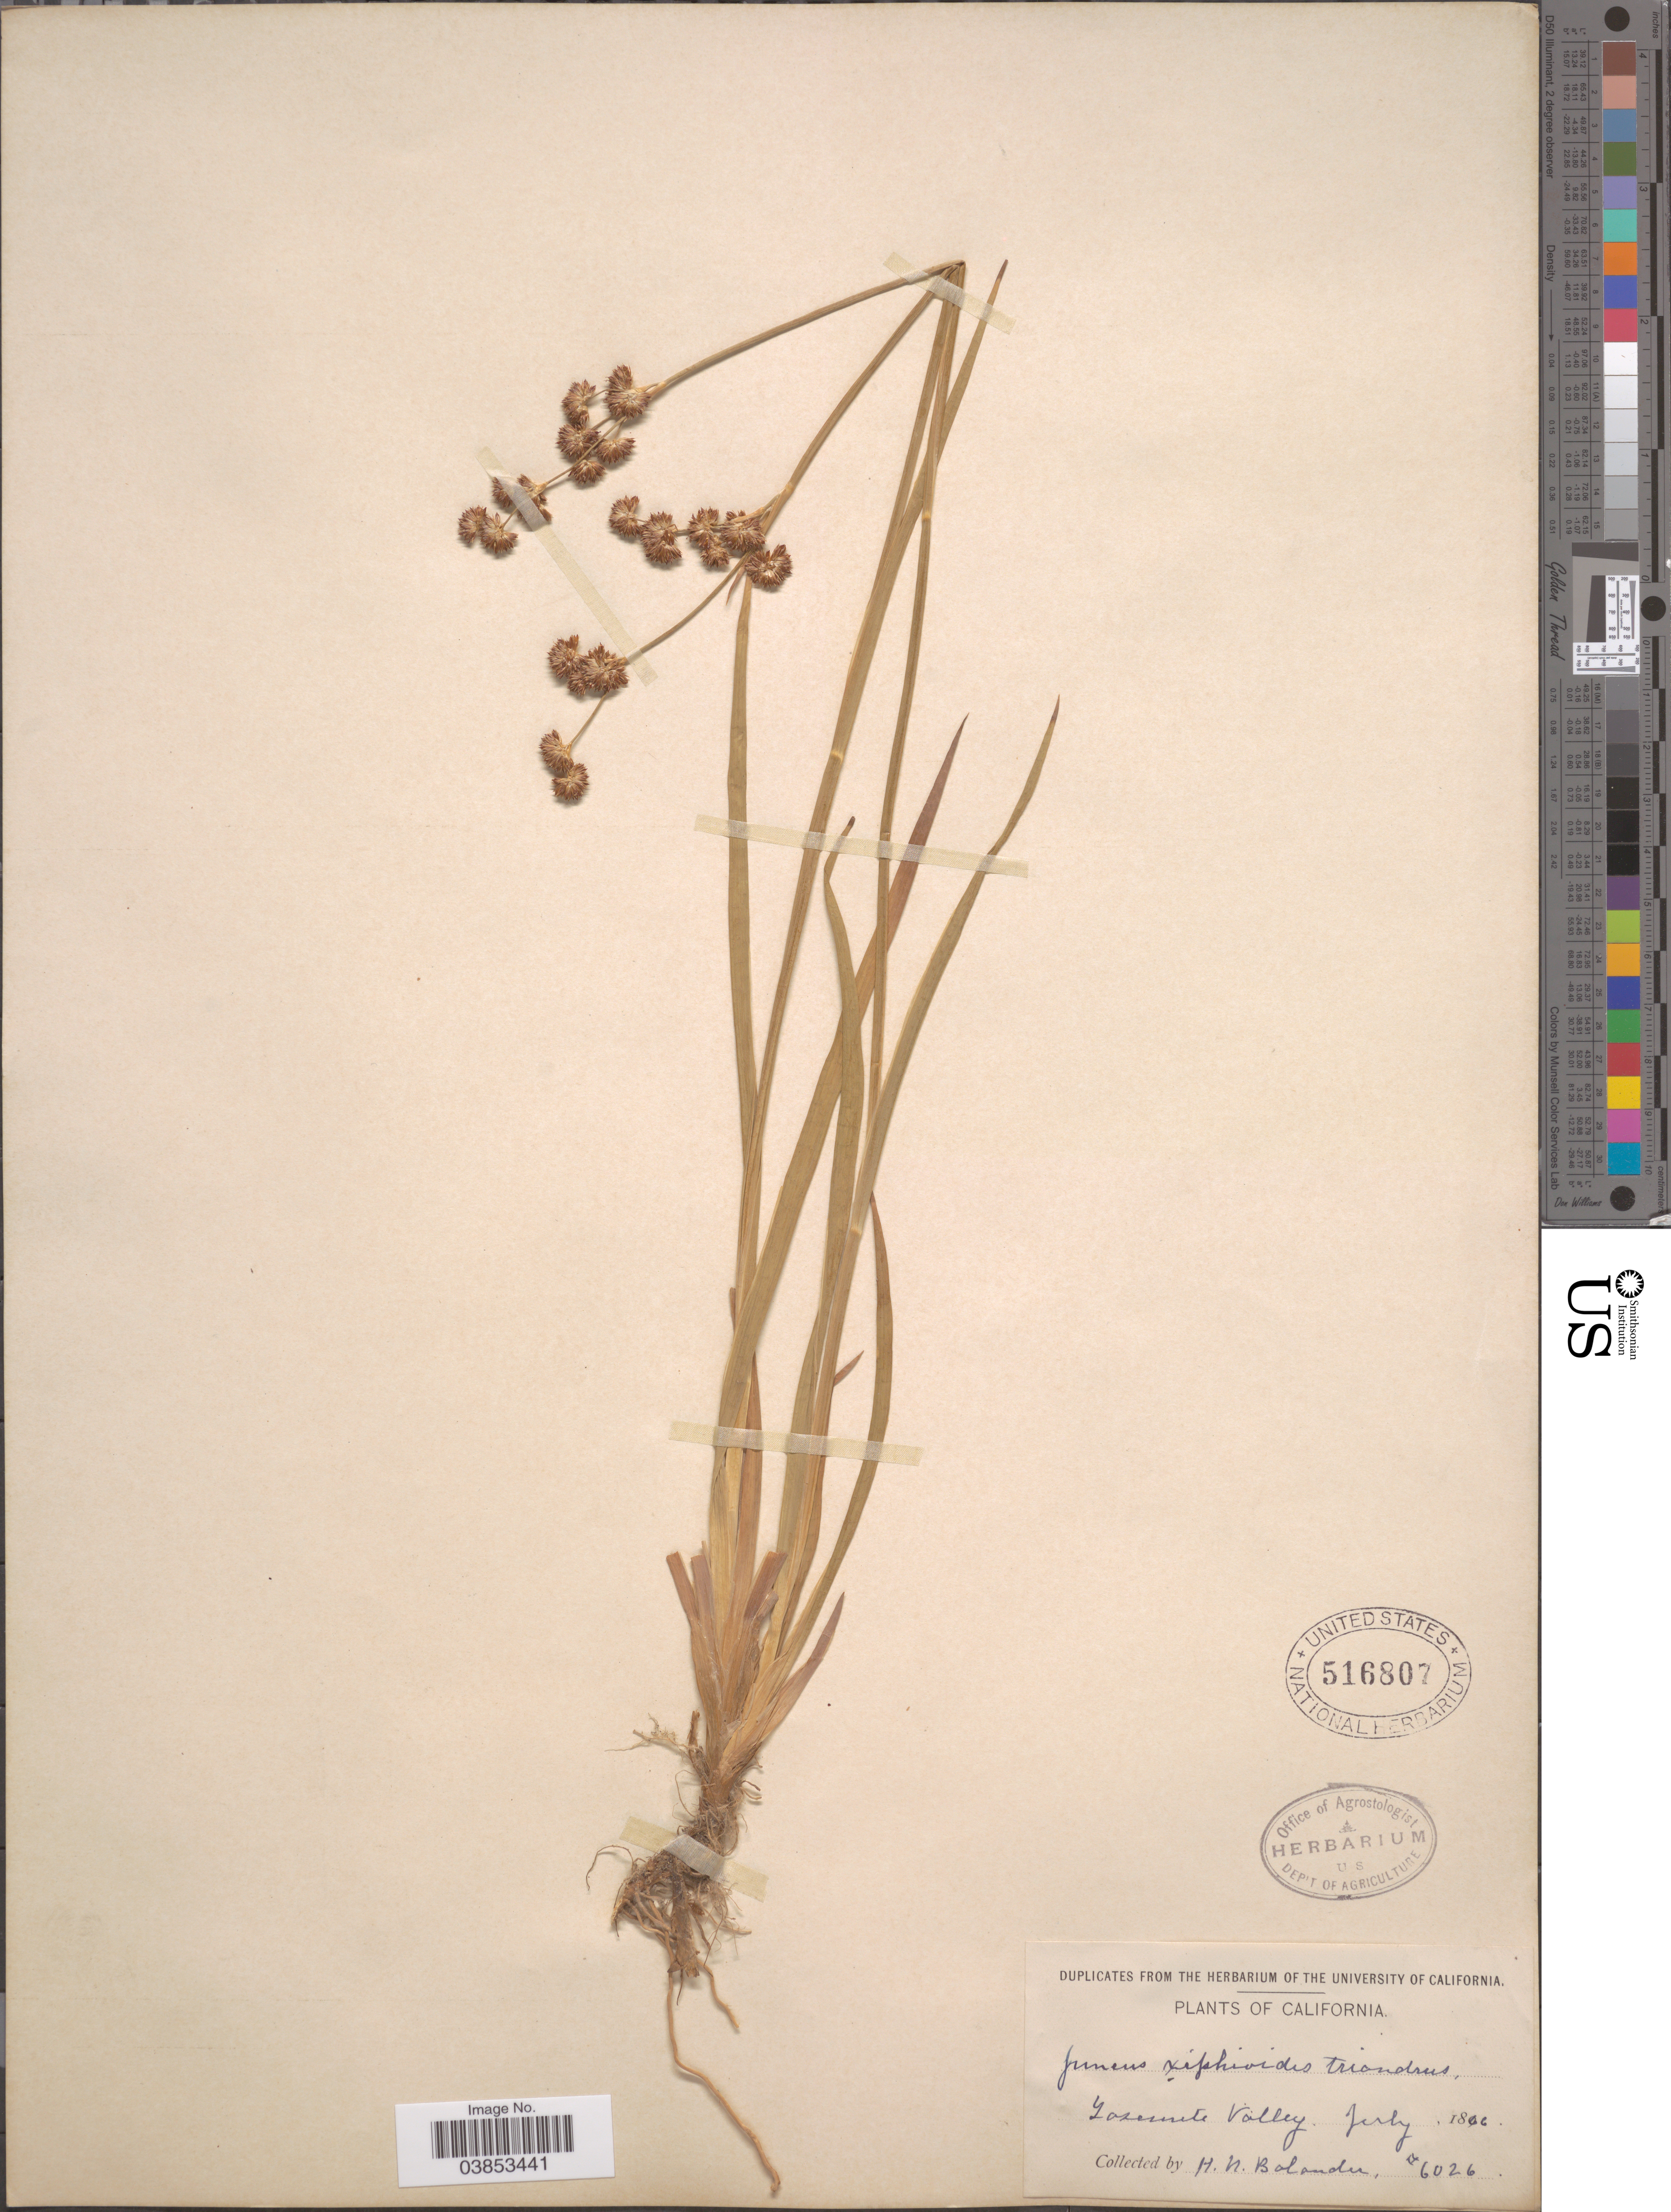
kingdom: Plantae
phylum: Tracheophyta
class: Liliopsida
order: Poales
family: Juncaceae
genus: Juncus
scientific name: Juncus ensifolius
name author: Wikstr.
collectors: H. Bolander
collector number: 6026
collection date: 1806-07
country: United States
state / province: California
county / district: Mariposa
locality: Yosemite Valley.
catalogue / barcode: US 516807